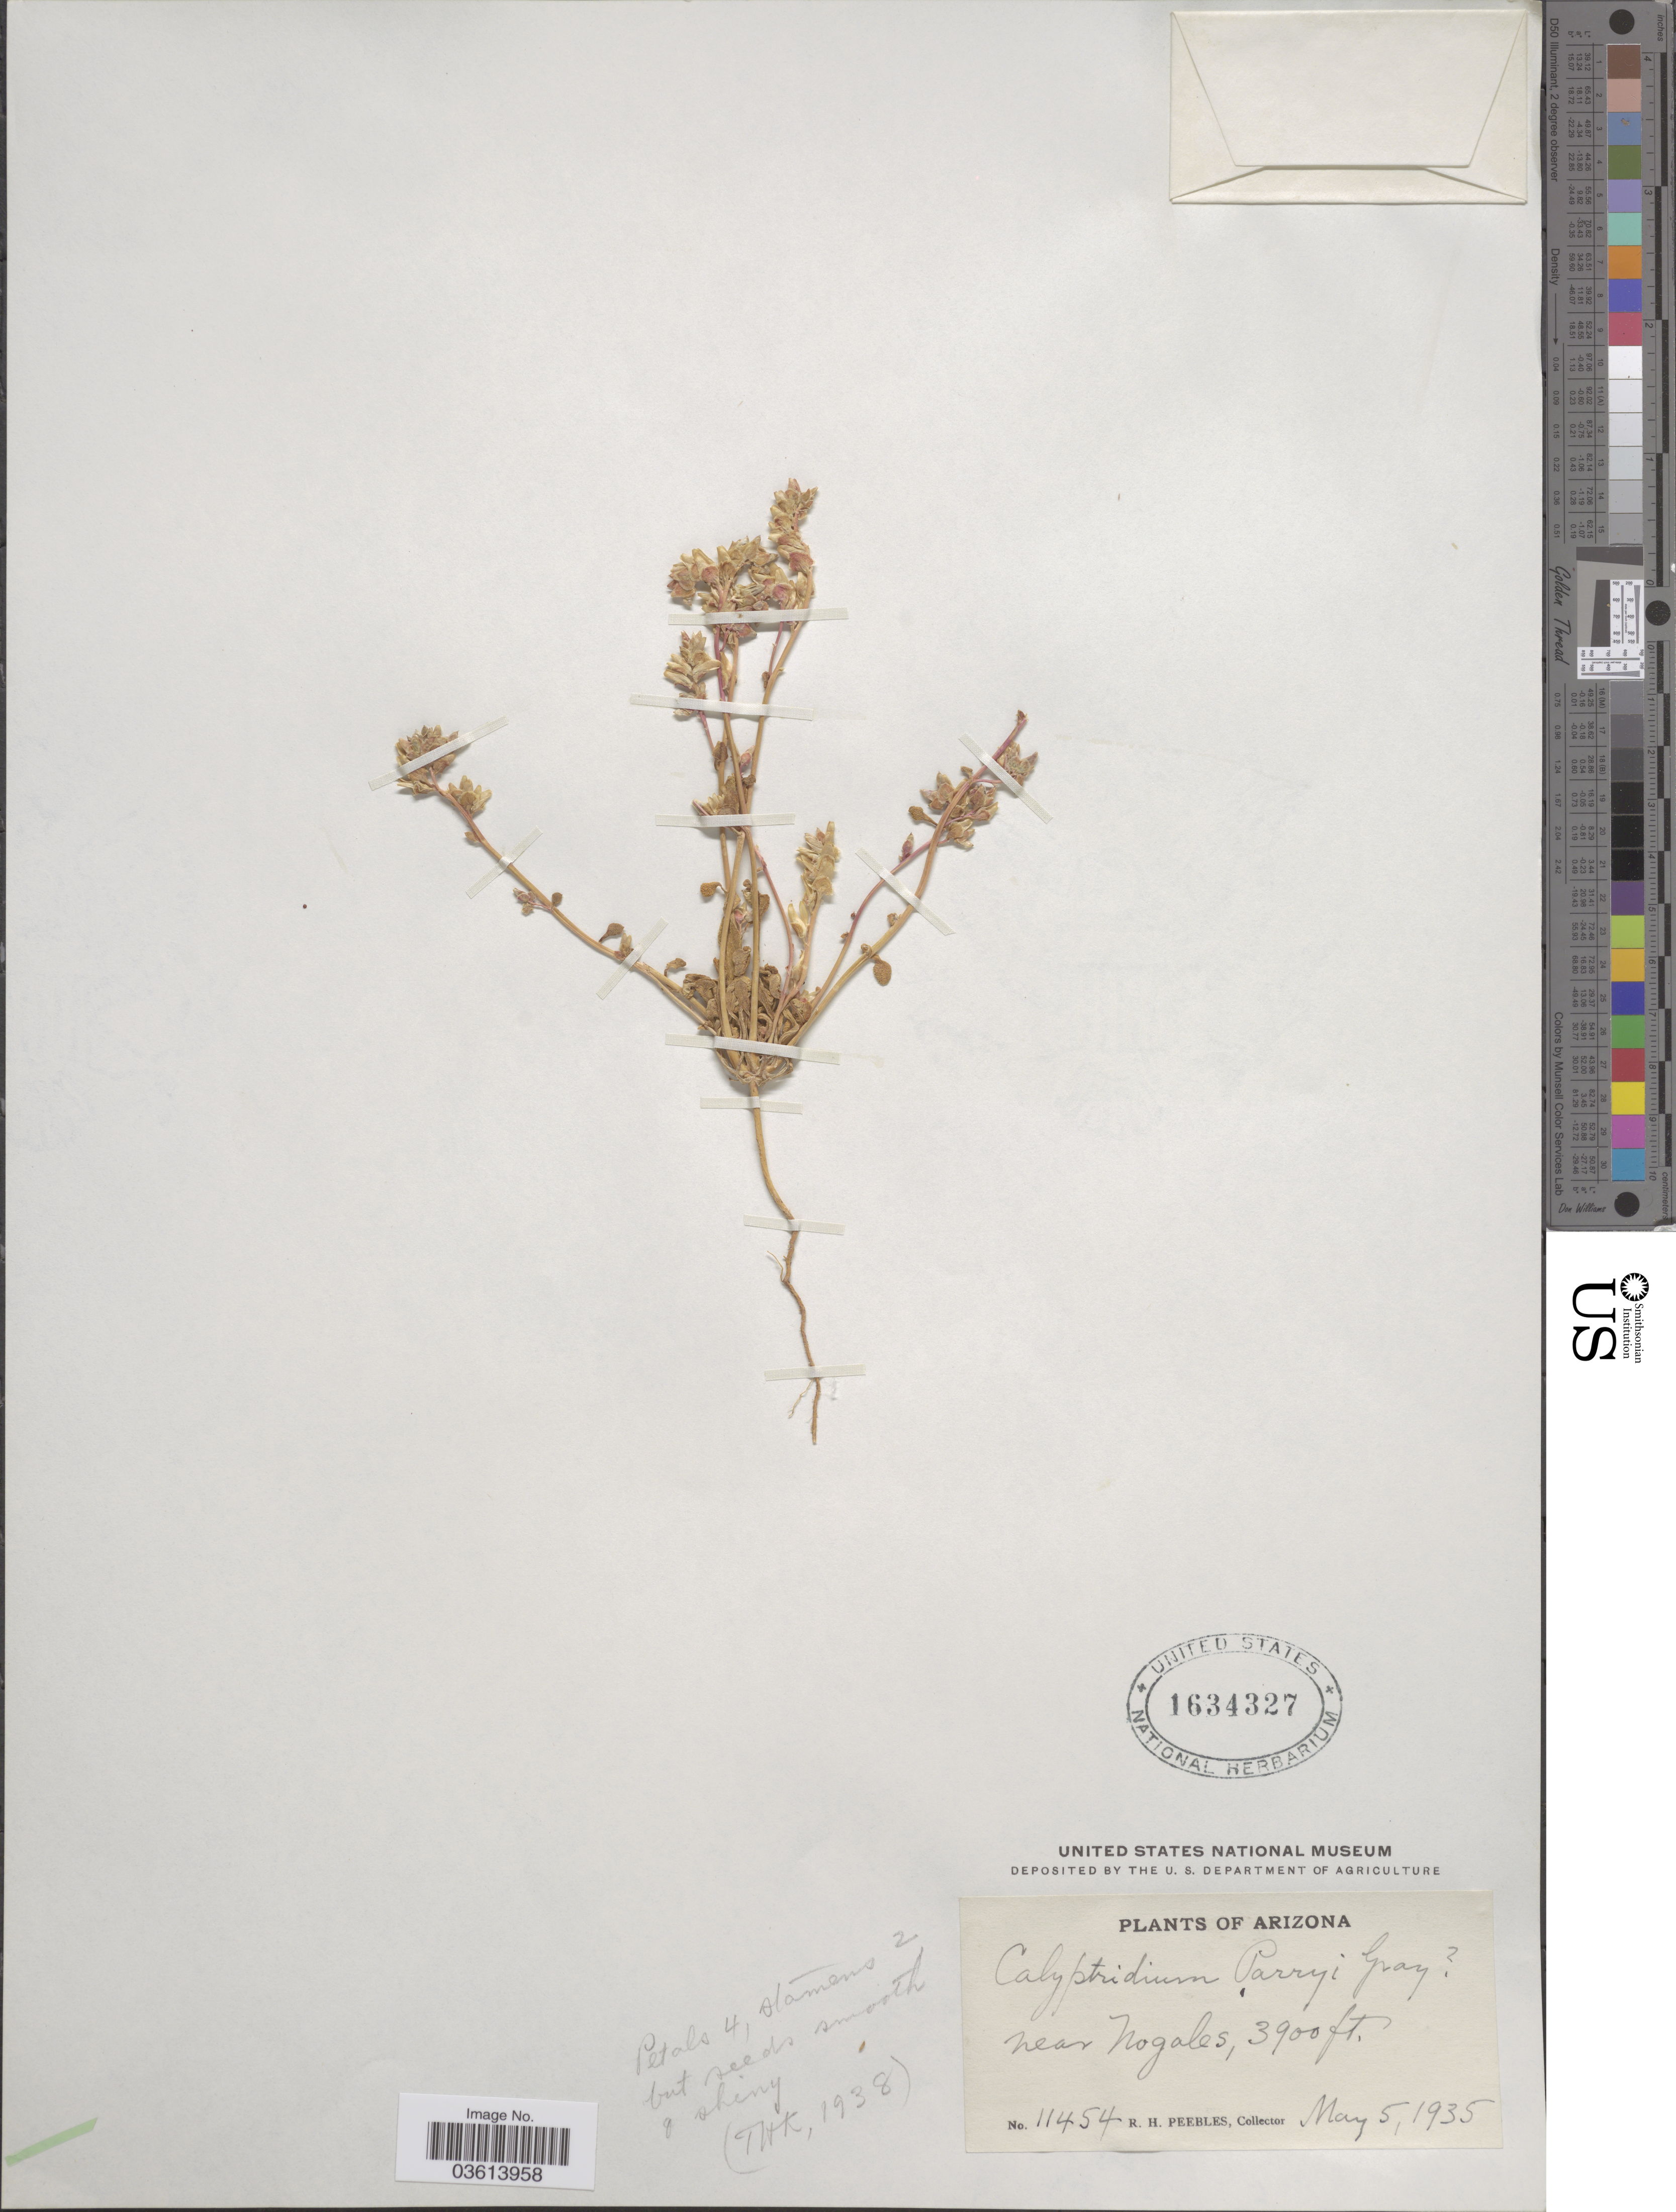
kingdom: Plantae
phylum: Tracheophyta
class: Magnoliopsida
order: Caryophyllales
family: Montiaceae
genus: Calyptridium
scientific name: Calyptridium parryi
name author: A. Gray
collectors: R. H. Peebles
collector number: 11454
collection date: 1935-05-05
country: United States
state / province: Arizona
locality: Near Nogales.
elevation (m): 1189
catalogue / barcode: US 1634327